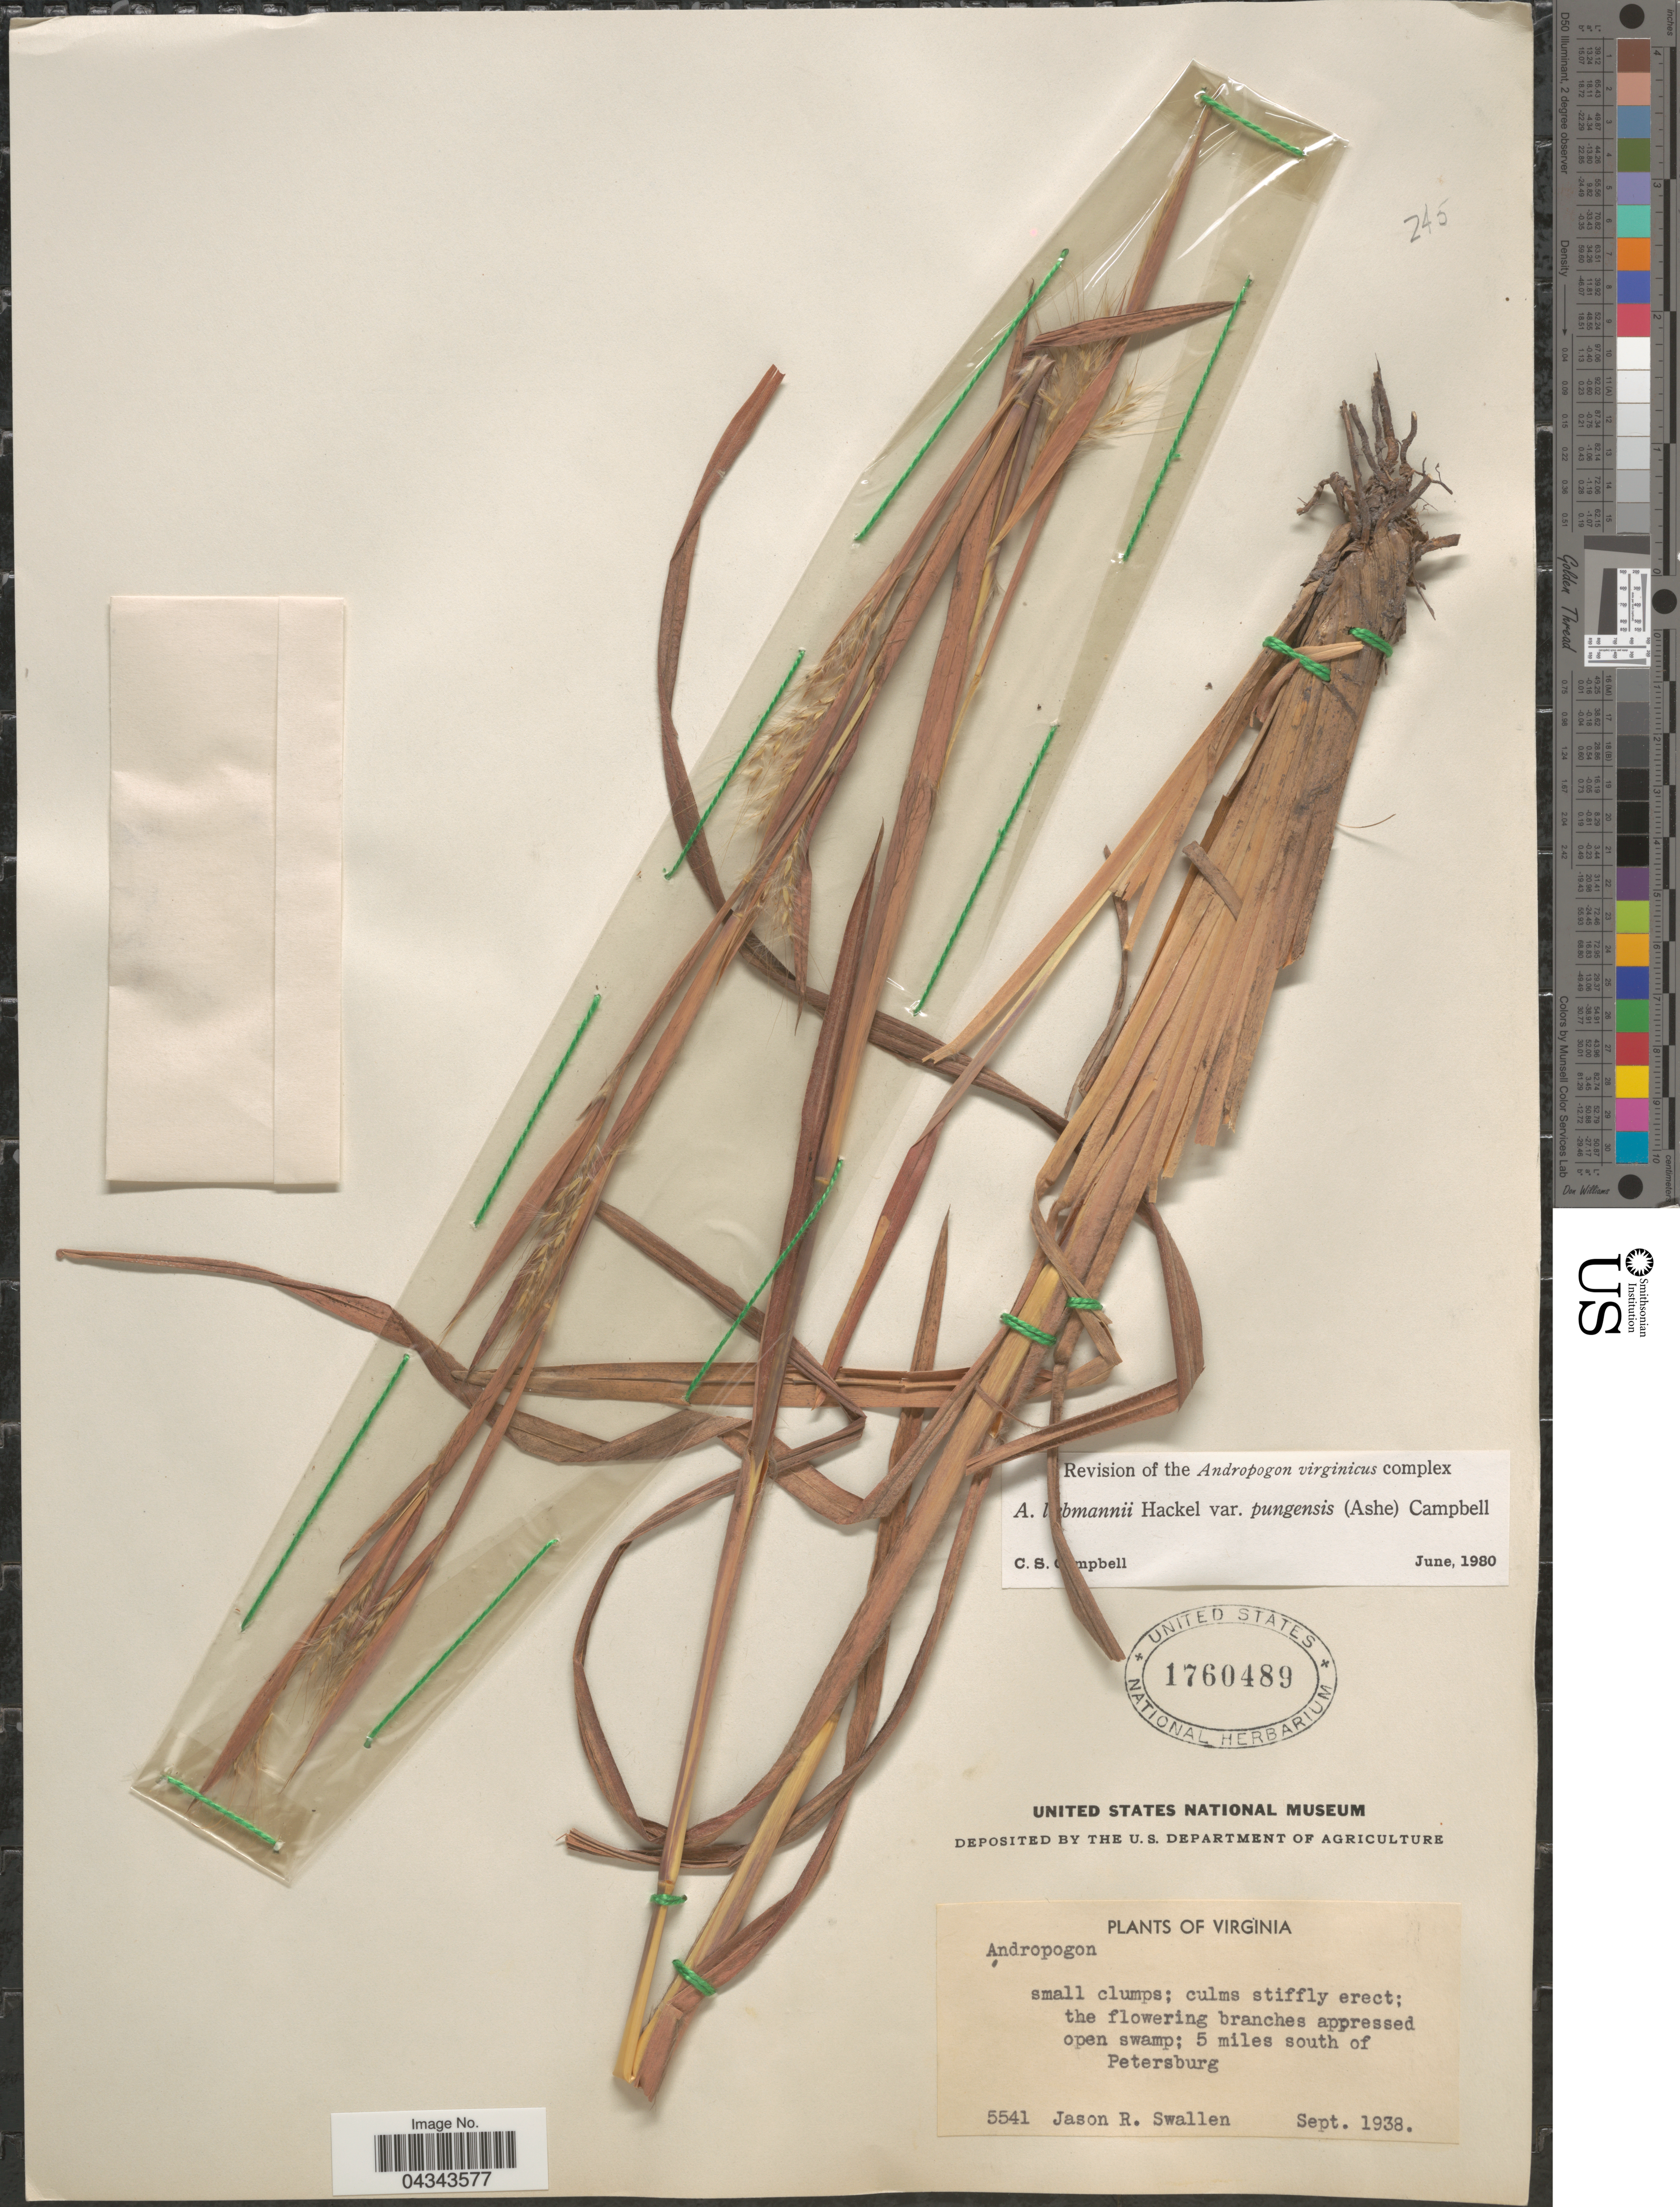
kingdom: Plantae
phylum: Tracheophyta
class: Liliopsida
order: Poales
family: Poaceae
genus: Andropogon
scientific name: Andropogon liebmannii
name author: Hack.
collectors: J. R. Swallen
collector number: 5541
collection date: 1938-09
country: United States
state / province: Virginia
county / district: City of Petersburg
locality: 5 miles south of Petersburg.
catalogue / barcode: US 1760489